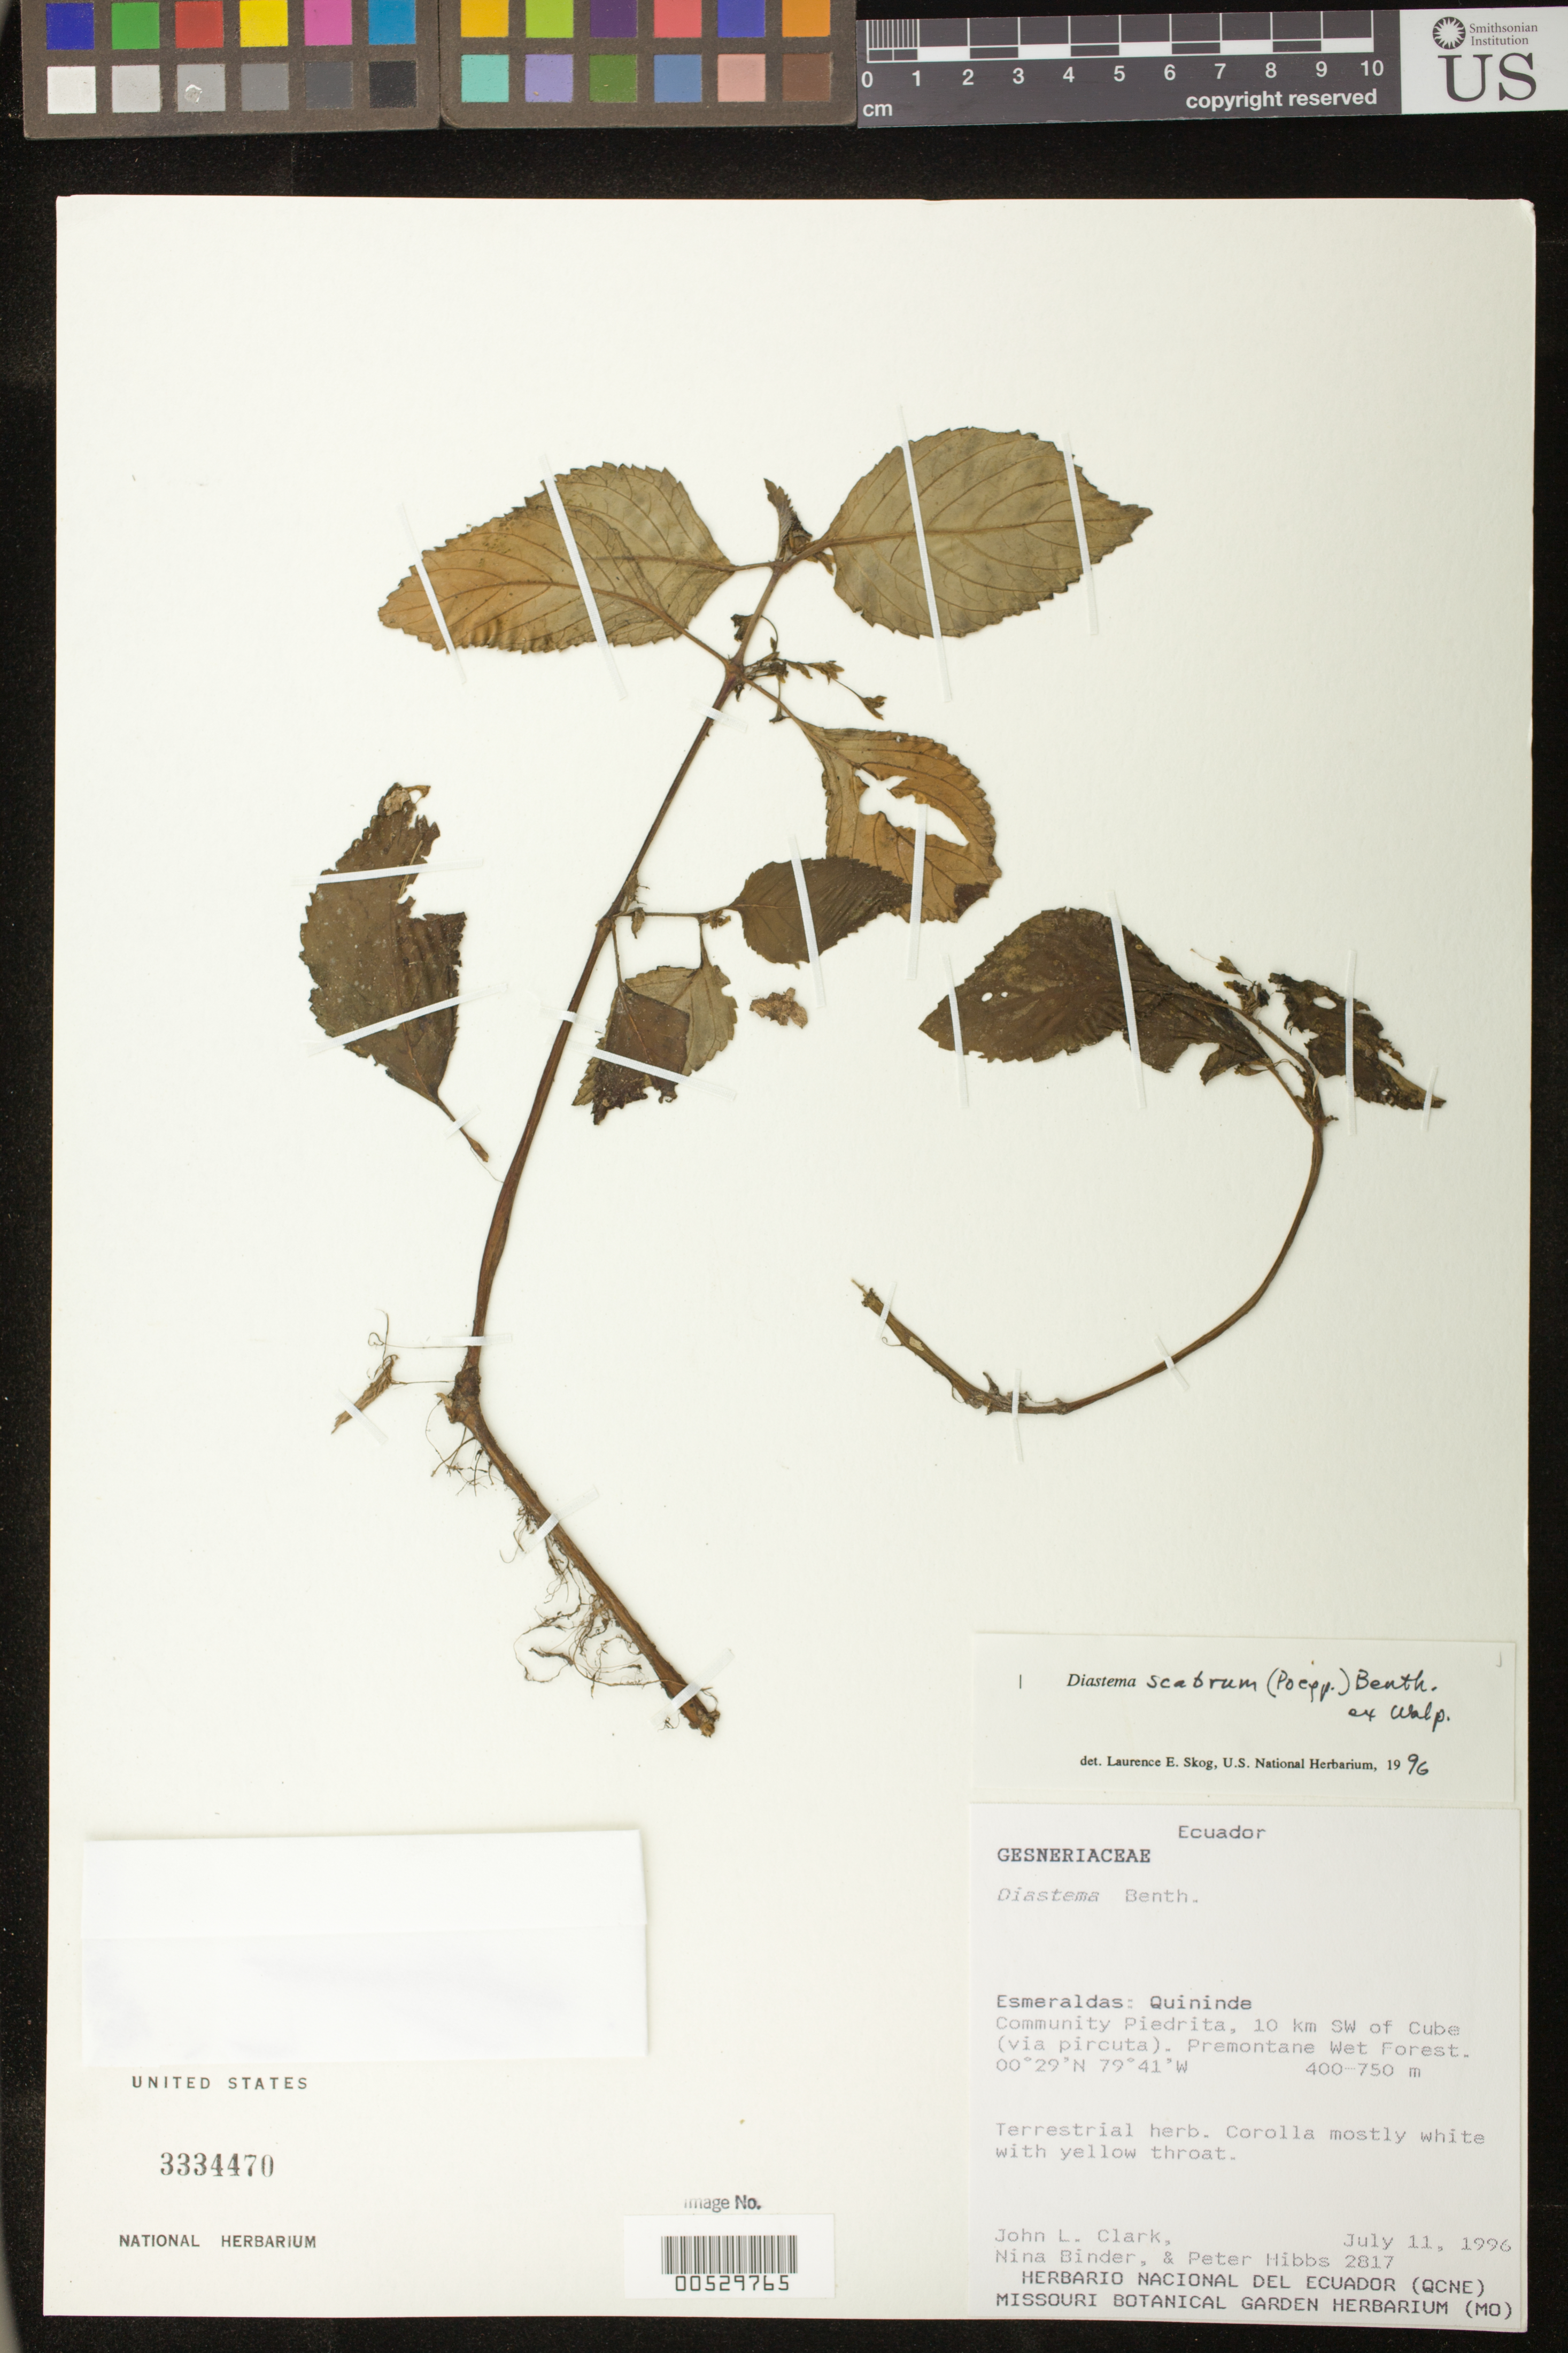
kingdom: Plantae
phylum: Tracheophyta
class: Magnoliopsida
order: Lamiales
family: Gesneriaceae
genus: Diastema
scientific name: Diastema scabrum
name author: (Poepp.) Benth. ex Walp.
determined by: Skog, Laurence E.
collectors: J. L. Clark, N. Binder & P. Hibbs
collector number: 2817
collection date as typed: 11 Jul 1996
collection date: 1996-07-11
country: Ecuador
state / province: Esmeraldas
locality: Quininde, community Piedrita, 10 km SW of Cube (via pircuta)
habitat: Premontane wet forest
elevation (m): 400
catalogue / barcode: US 3334470